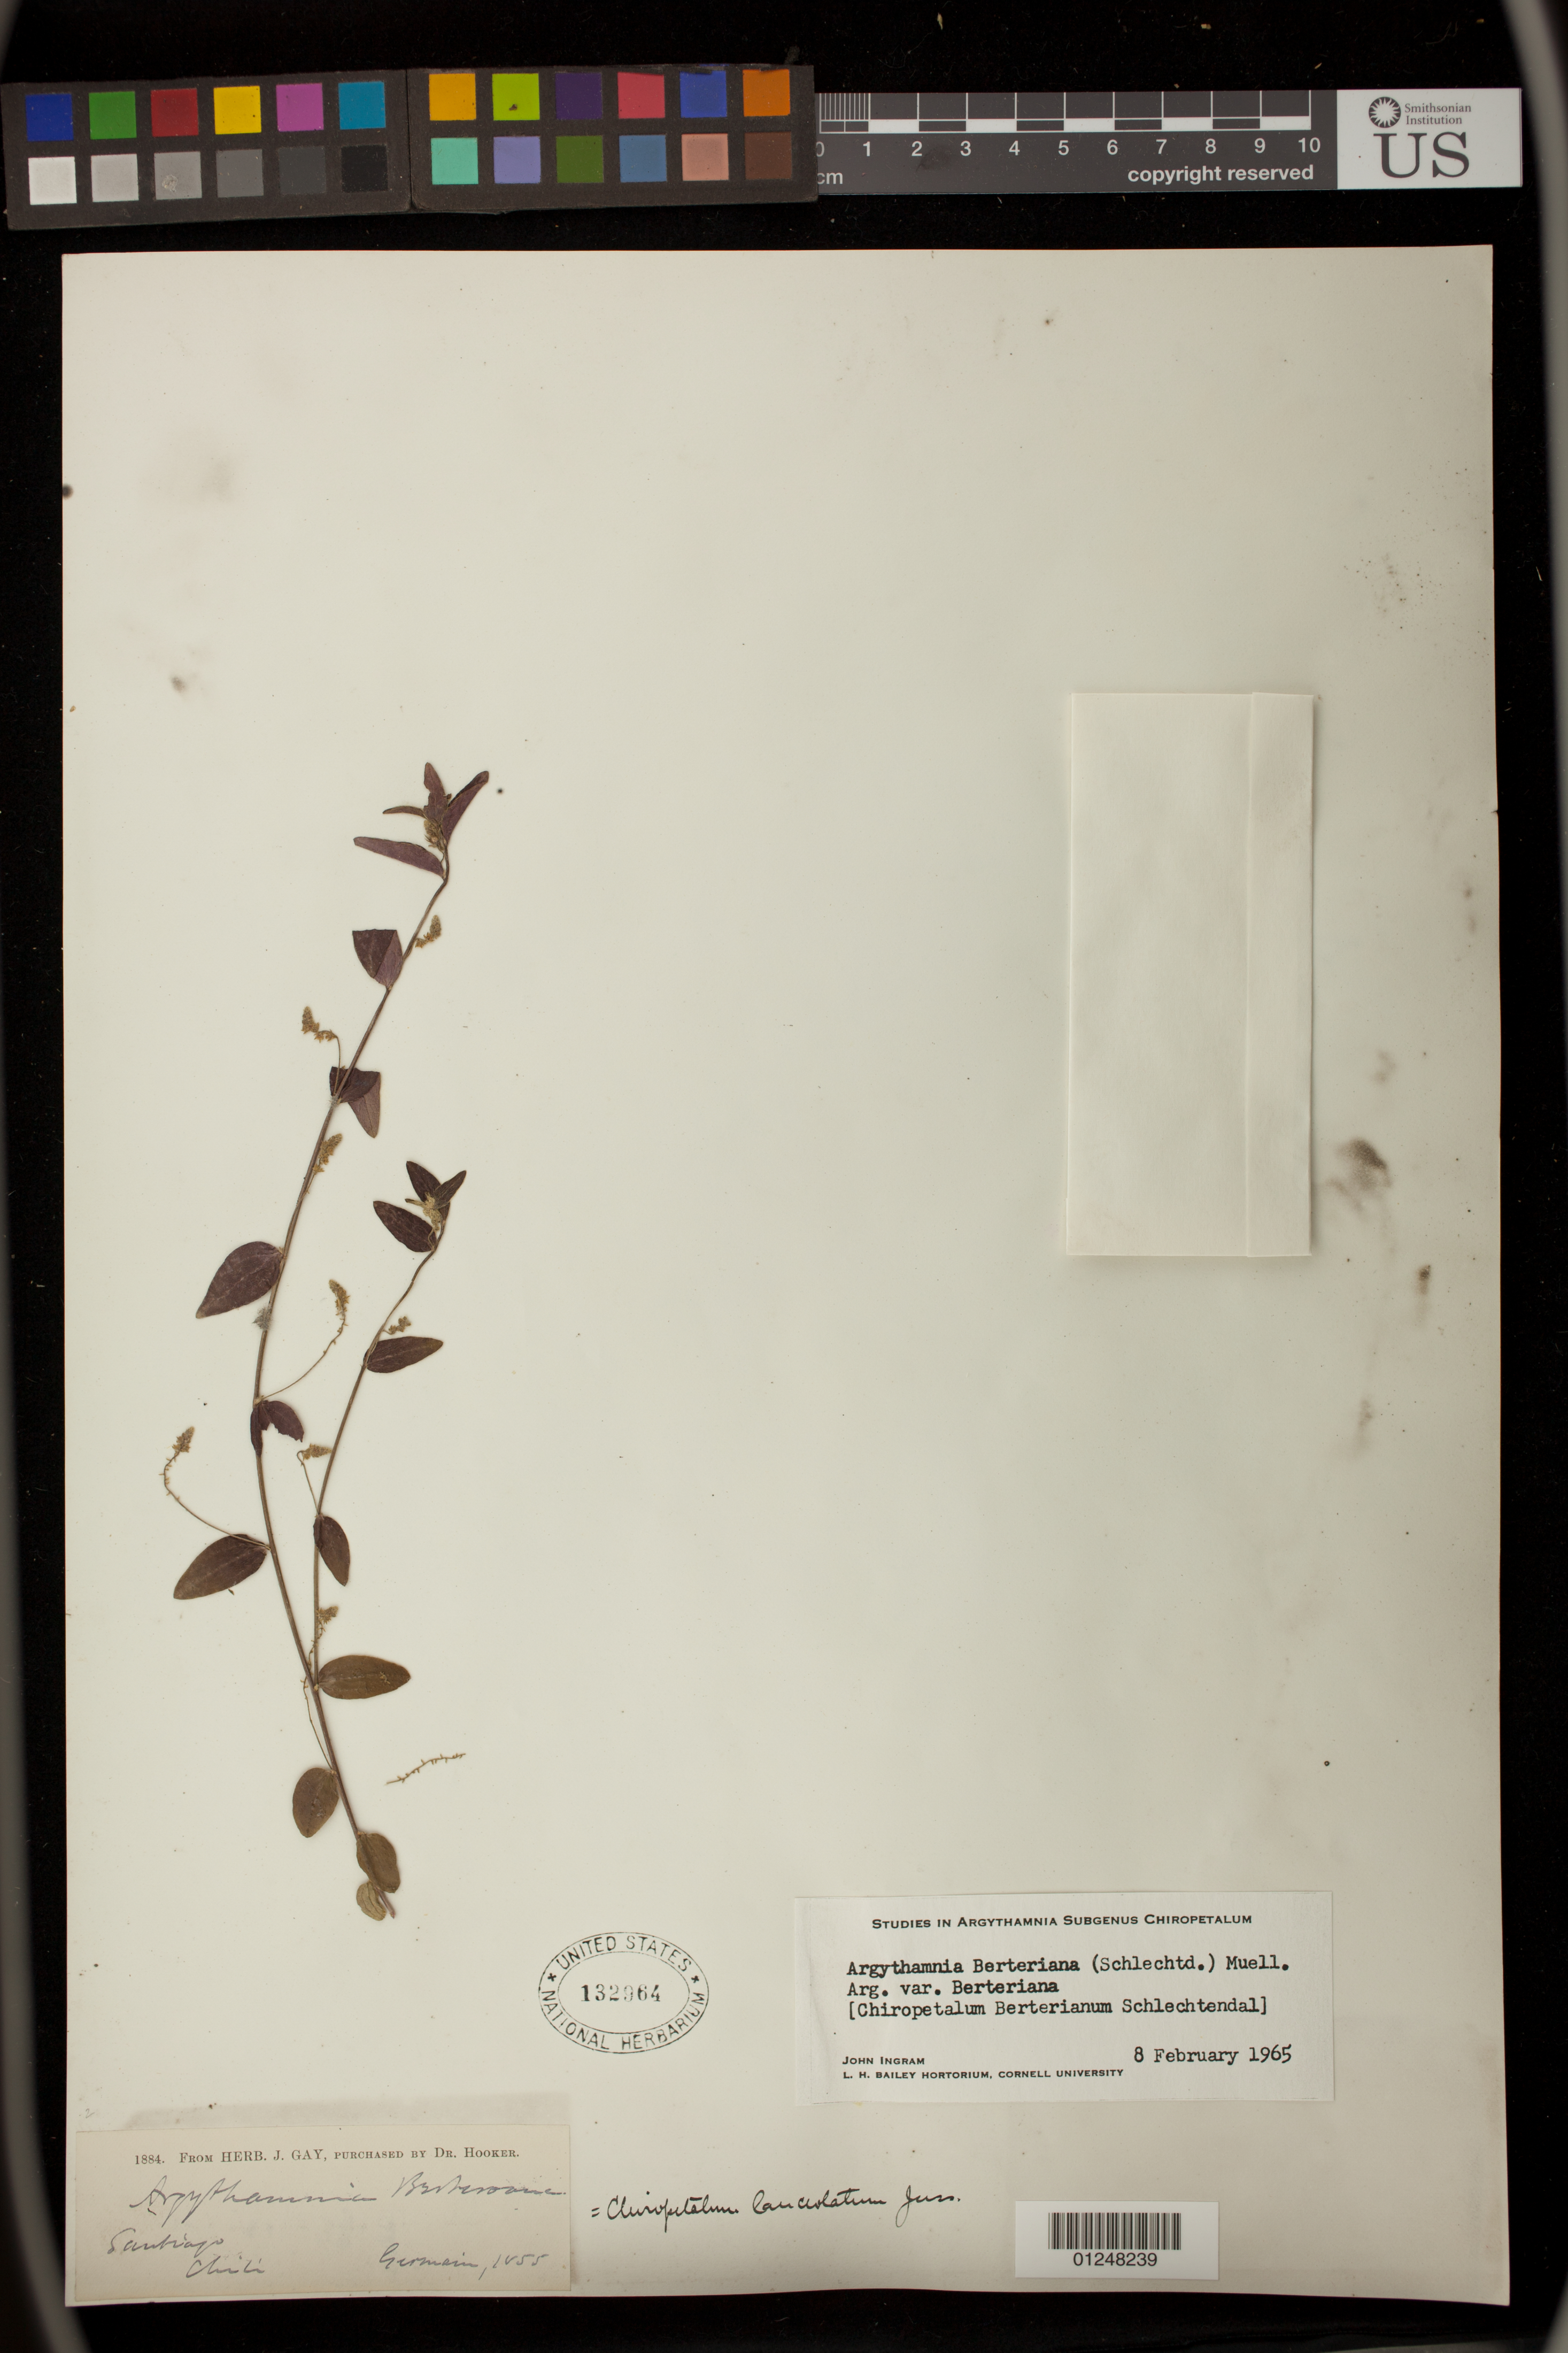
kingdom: Plantae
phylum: Tracheophyta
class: Magnoliopsida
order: Malpighiales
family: Euphorbiaceae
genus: Argythamnia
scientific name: Argythamnia berteroana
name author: (Schltdl.) Müll. Arg.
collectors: -. Germain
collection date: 1855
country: Chile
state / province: Región Metropolitana (RM)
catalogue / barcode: US 132964